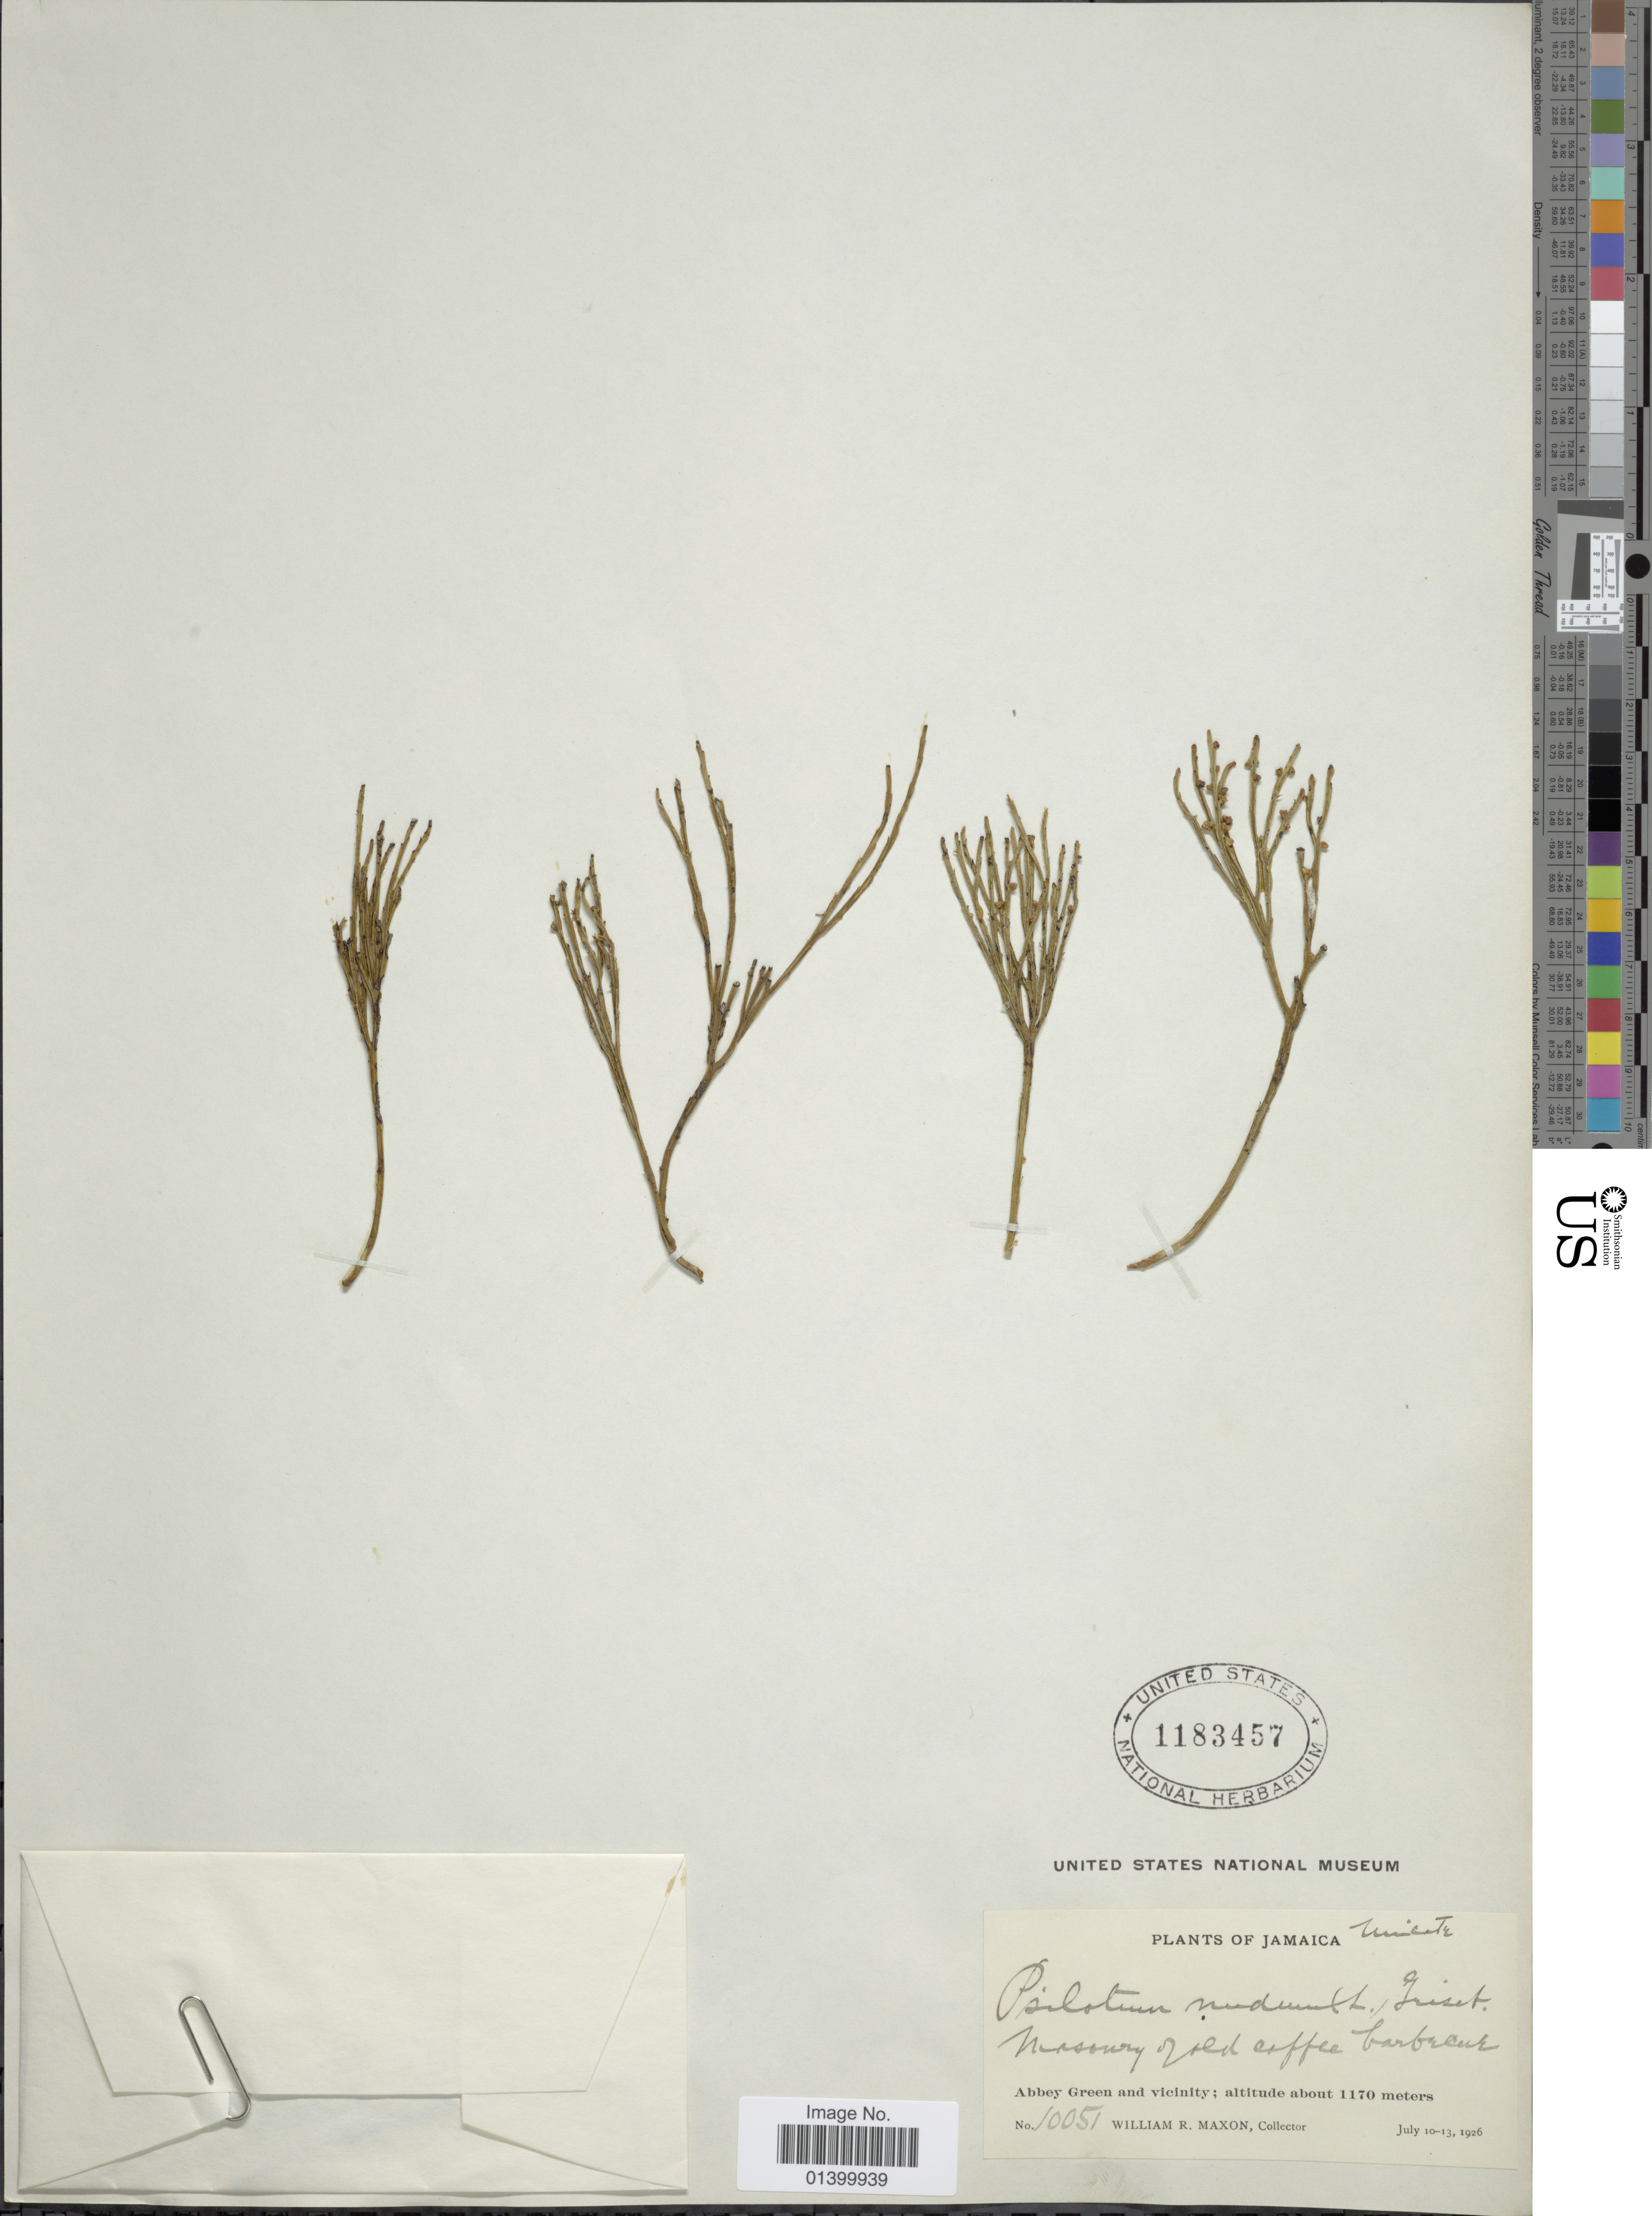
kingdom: Plantae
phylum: Tracheophyta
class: Polypodiopsida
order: Psilotales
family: Psilotaceae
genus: Psilotum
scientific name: Psilotum nudum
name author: (L.) P. Beauv.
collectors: W. R. Maxon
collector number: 10051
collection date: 1926-07-10/1926-07-13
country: Jamaica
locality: Abbey Green and vicinity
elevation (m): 1170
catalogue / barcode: US 1183457